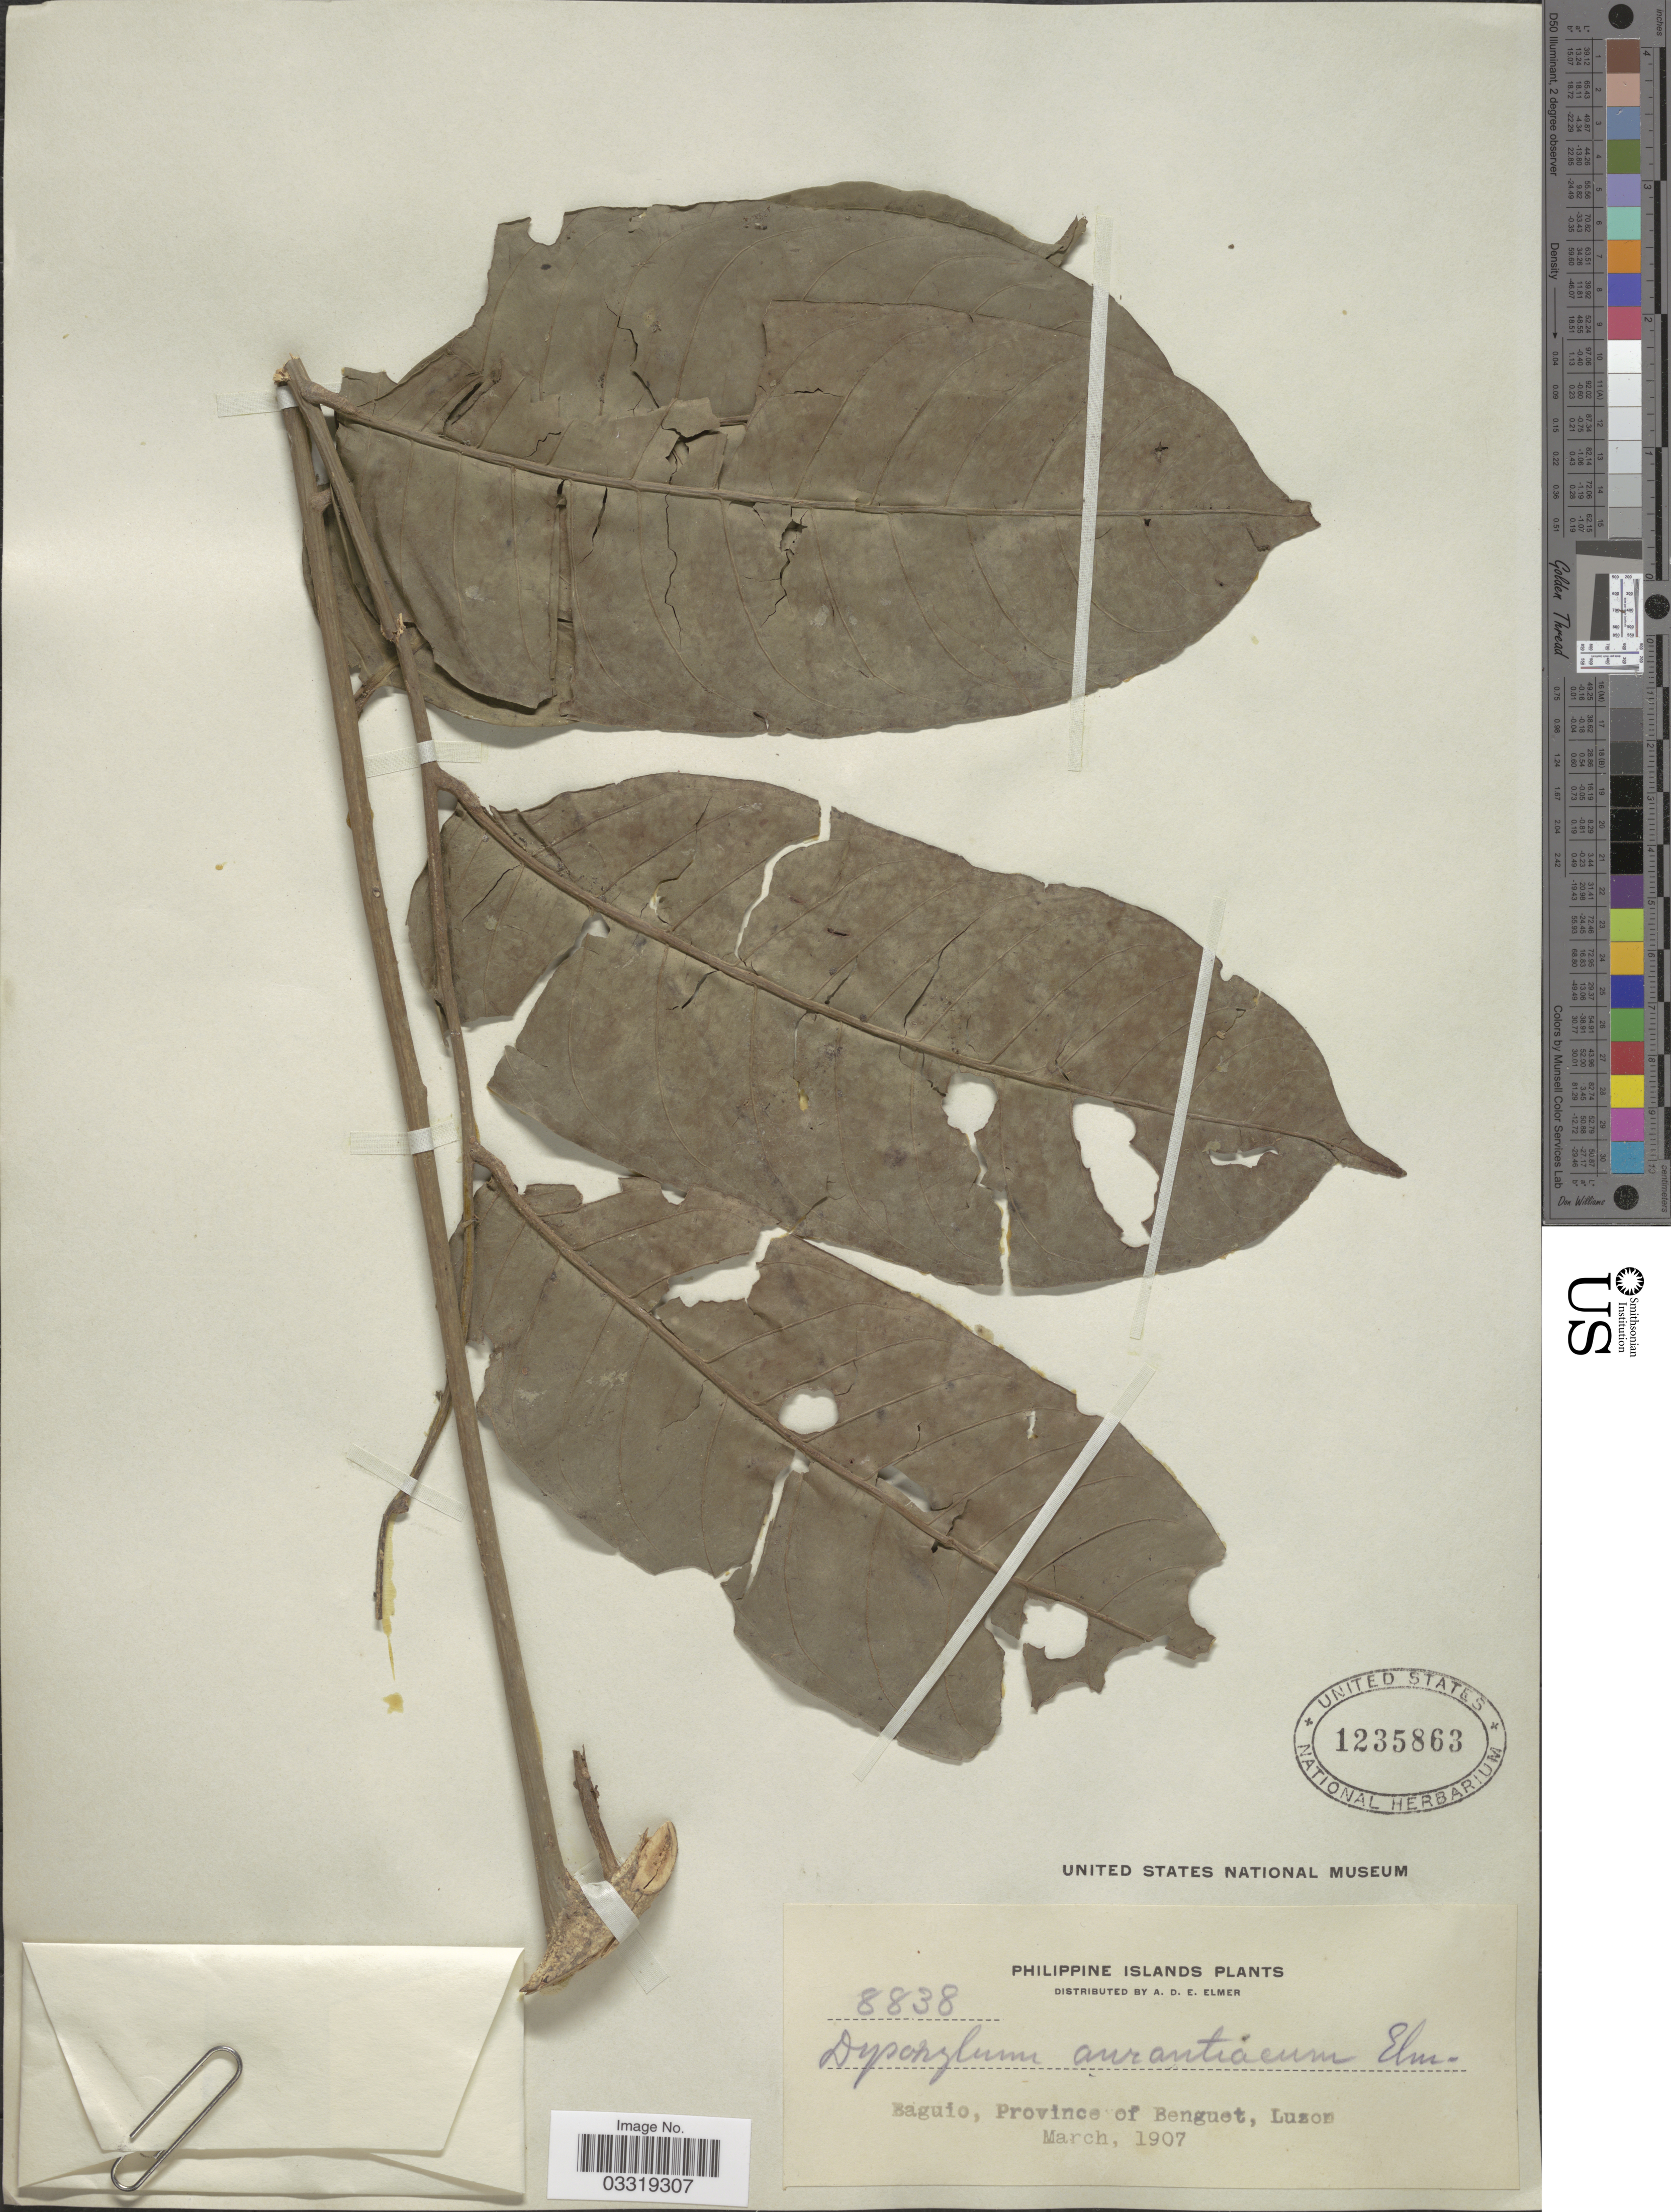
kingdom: Plantae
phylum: Tracheophyta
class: Magnoliopsida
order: Sapindales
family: Meliaceae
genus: Dysoxylum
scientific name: Dysoxylum cyrtobotryum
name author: Miq.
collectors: A. D. E. Elmer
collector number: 8838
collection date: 1907-03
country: Philippines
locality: Baguio, Province of Benguet, Luzon.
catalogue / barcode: US 1235863